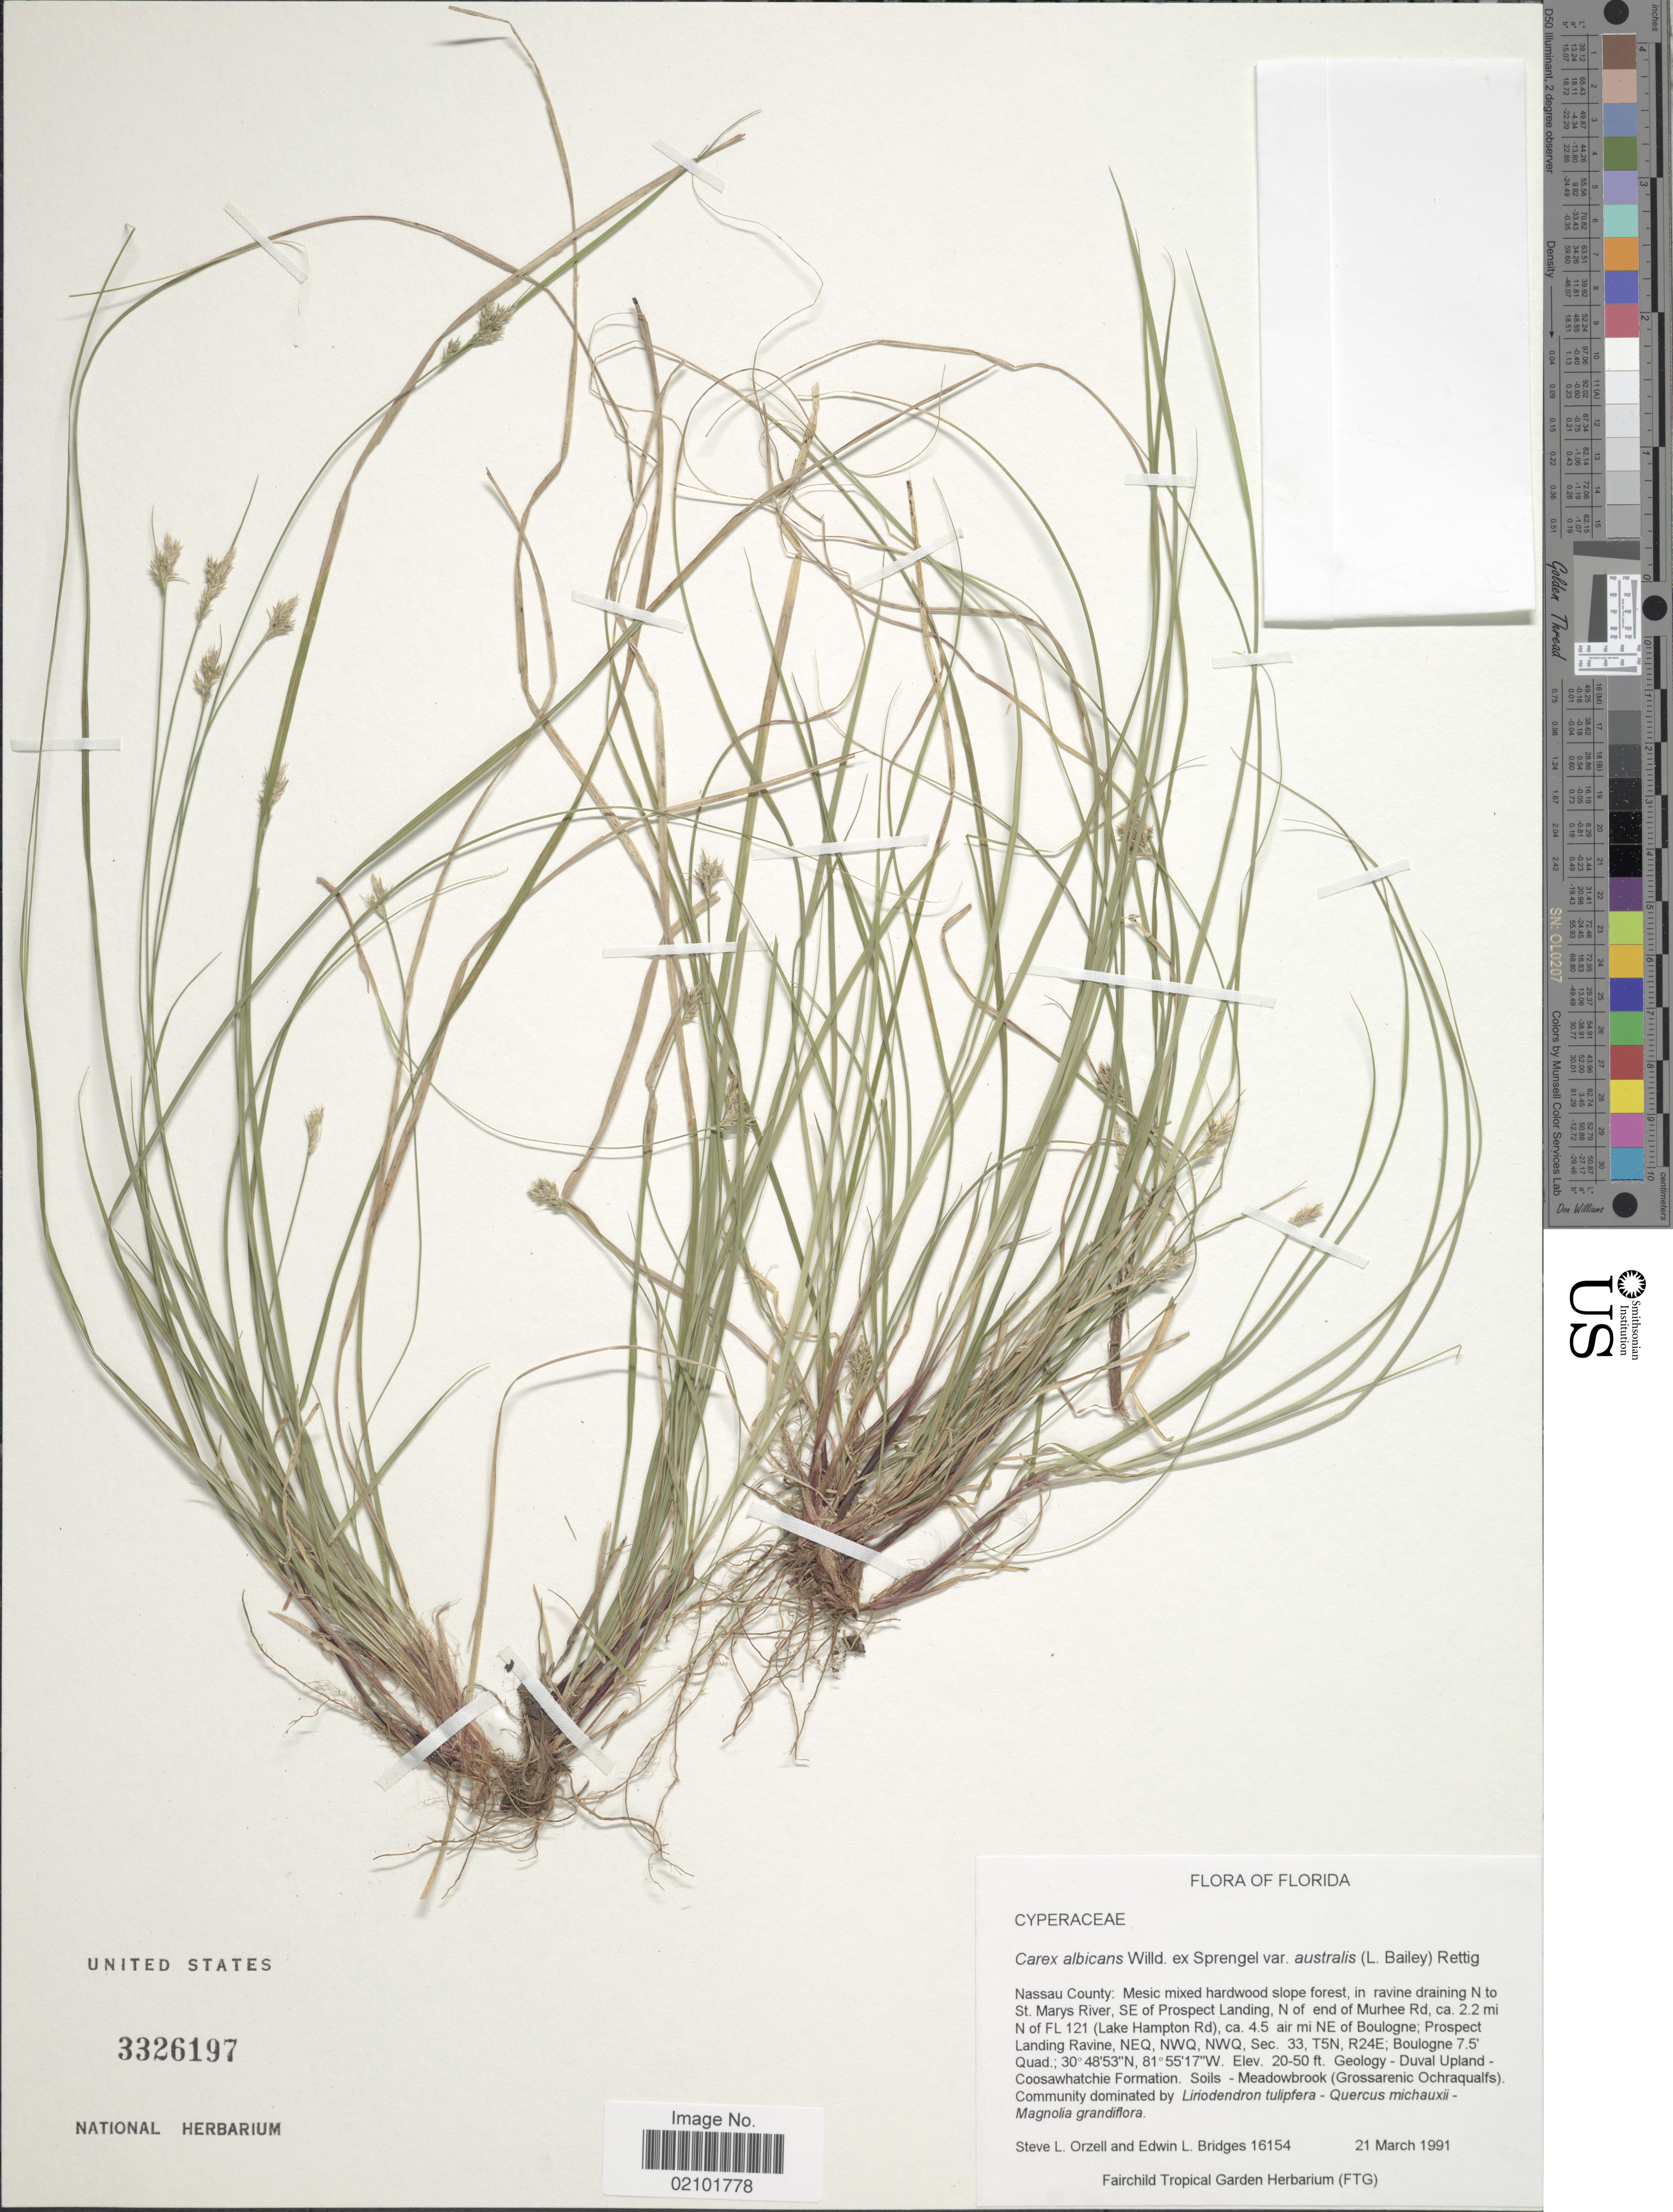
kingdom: Plantae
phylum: Tracheophyta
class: Liliopsida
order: Poales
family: Cyperaceae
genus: Carex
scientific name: Carex physorhyncha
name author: Liebm. ex Steud.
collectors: S. Orzell & E. Bridges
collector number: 16154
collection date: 1991-03-21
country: United States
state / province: Florida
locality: Nassau County: in ravine draining to St. Marys River, SE of Prospect Landing, N of end of Murhee Rd, ca. 2.2 mi N of Fl 121 (Lake Hampton Rd), ca 4.5 air mi NE of Boulogne; Prospect Landing Ravine, NEQ, NWQ, NWQ, Sec. 33, T5N, R24E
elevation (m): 6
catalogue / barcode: US 3326197